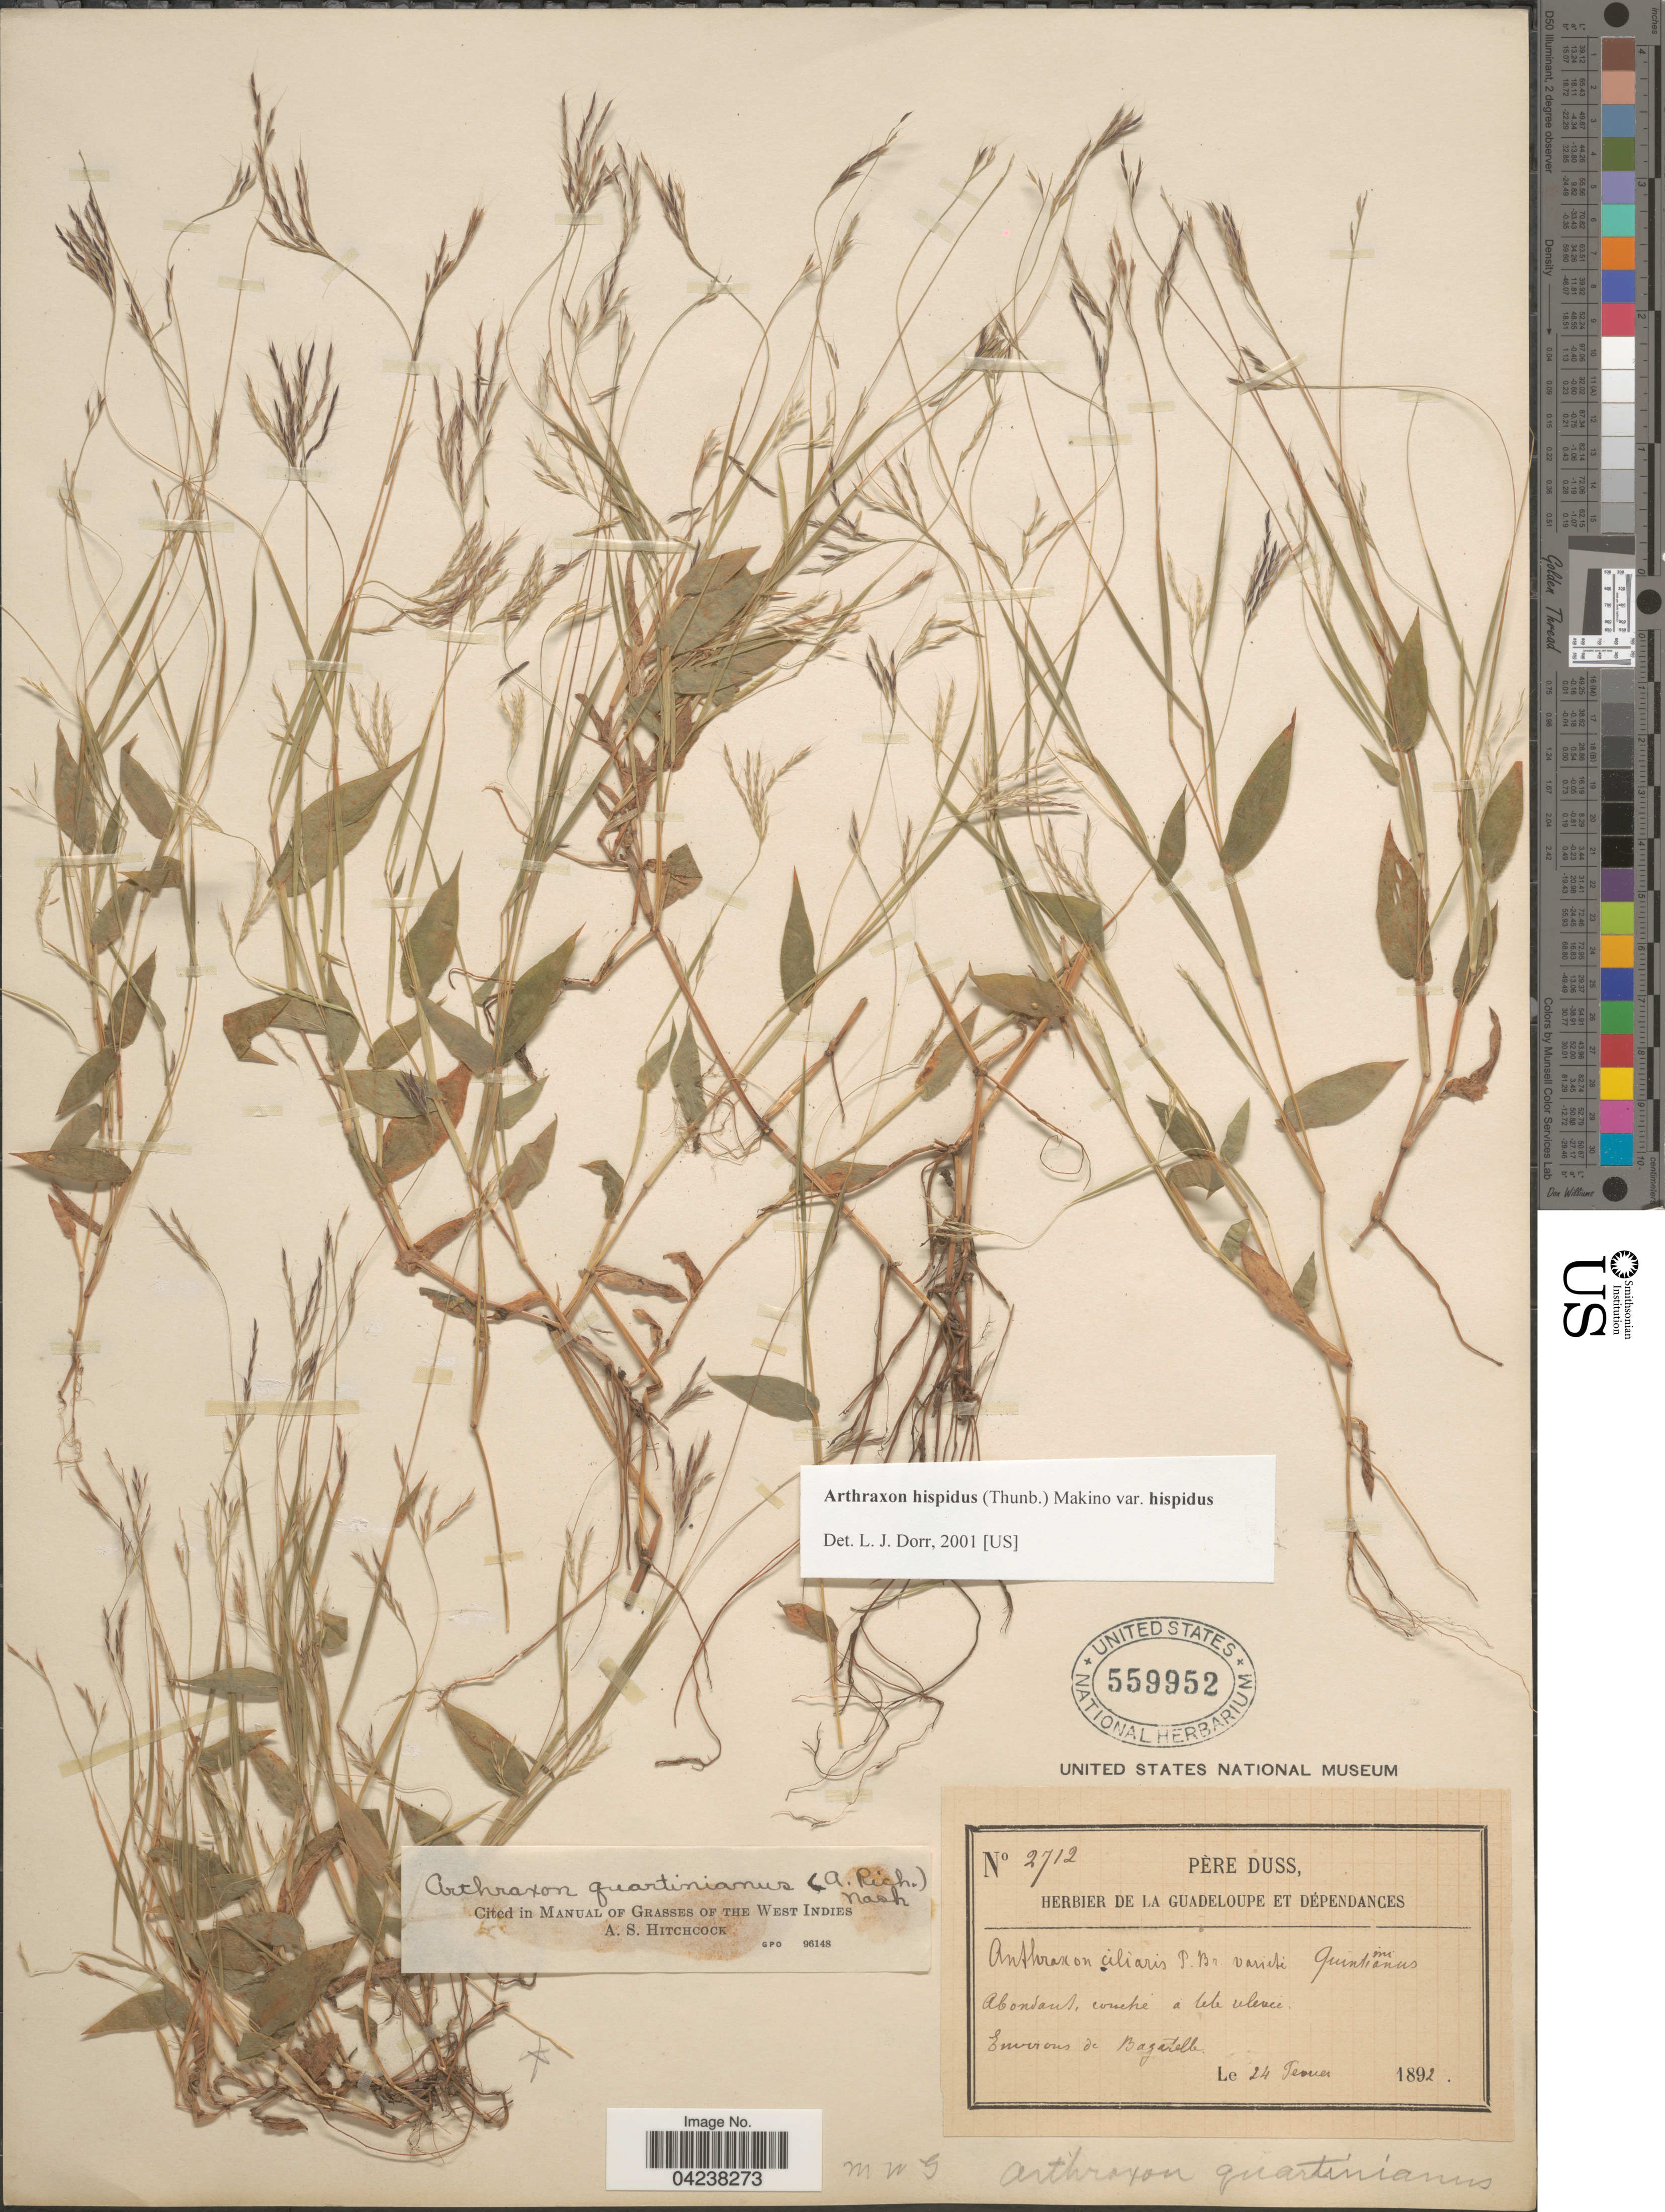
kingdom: Plantae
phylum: Tracheophyta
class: Liliopsida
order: Poales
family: Poaceae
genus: Arthraxon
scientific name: Arthraxon hispidus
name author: (Thunb.) Makino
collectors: Père Duss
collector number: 2712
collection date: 1892-01-24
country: Guadeloupe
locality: Guadeloupe et Dépendances. Abondant, couché à lete relevee. Environs de Bagatelle.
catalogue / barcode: US 559952